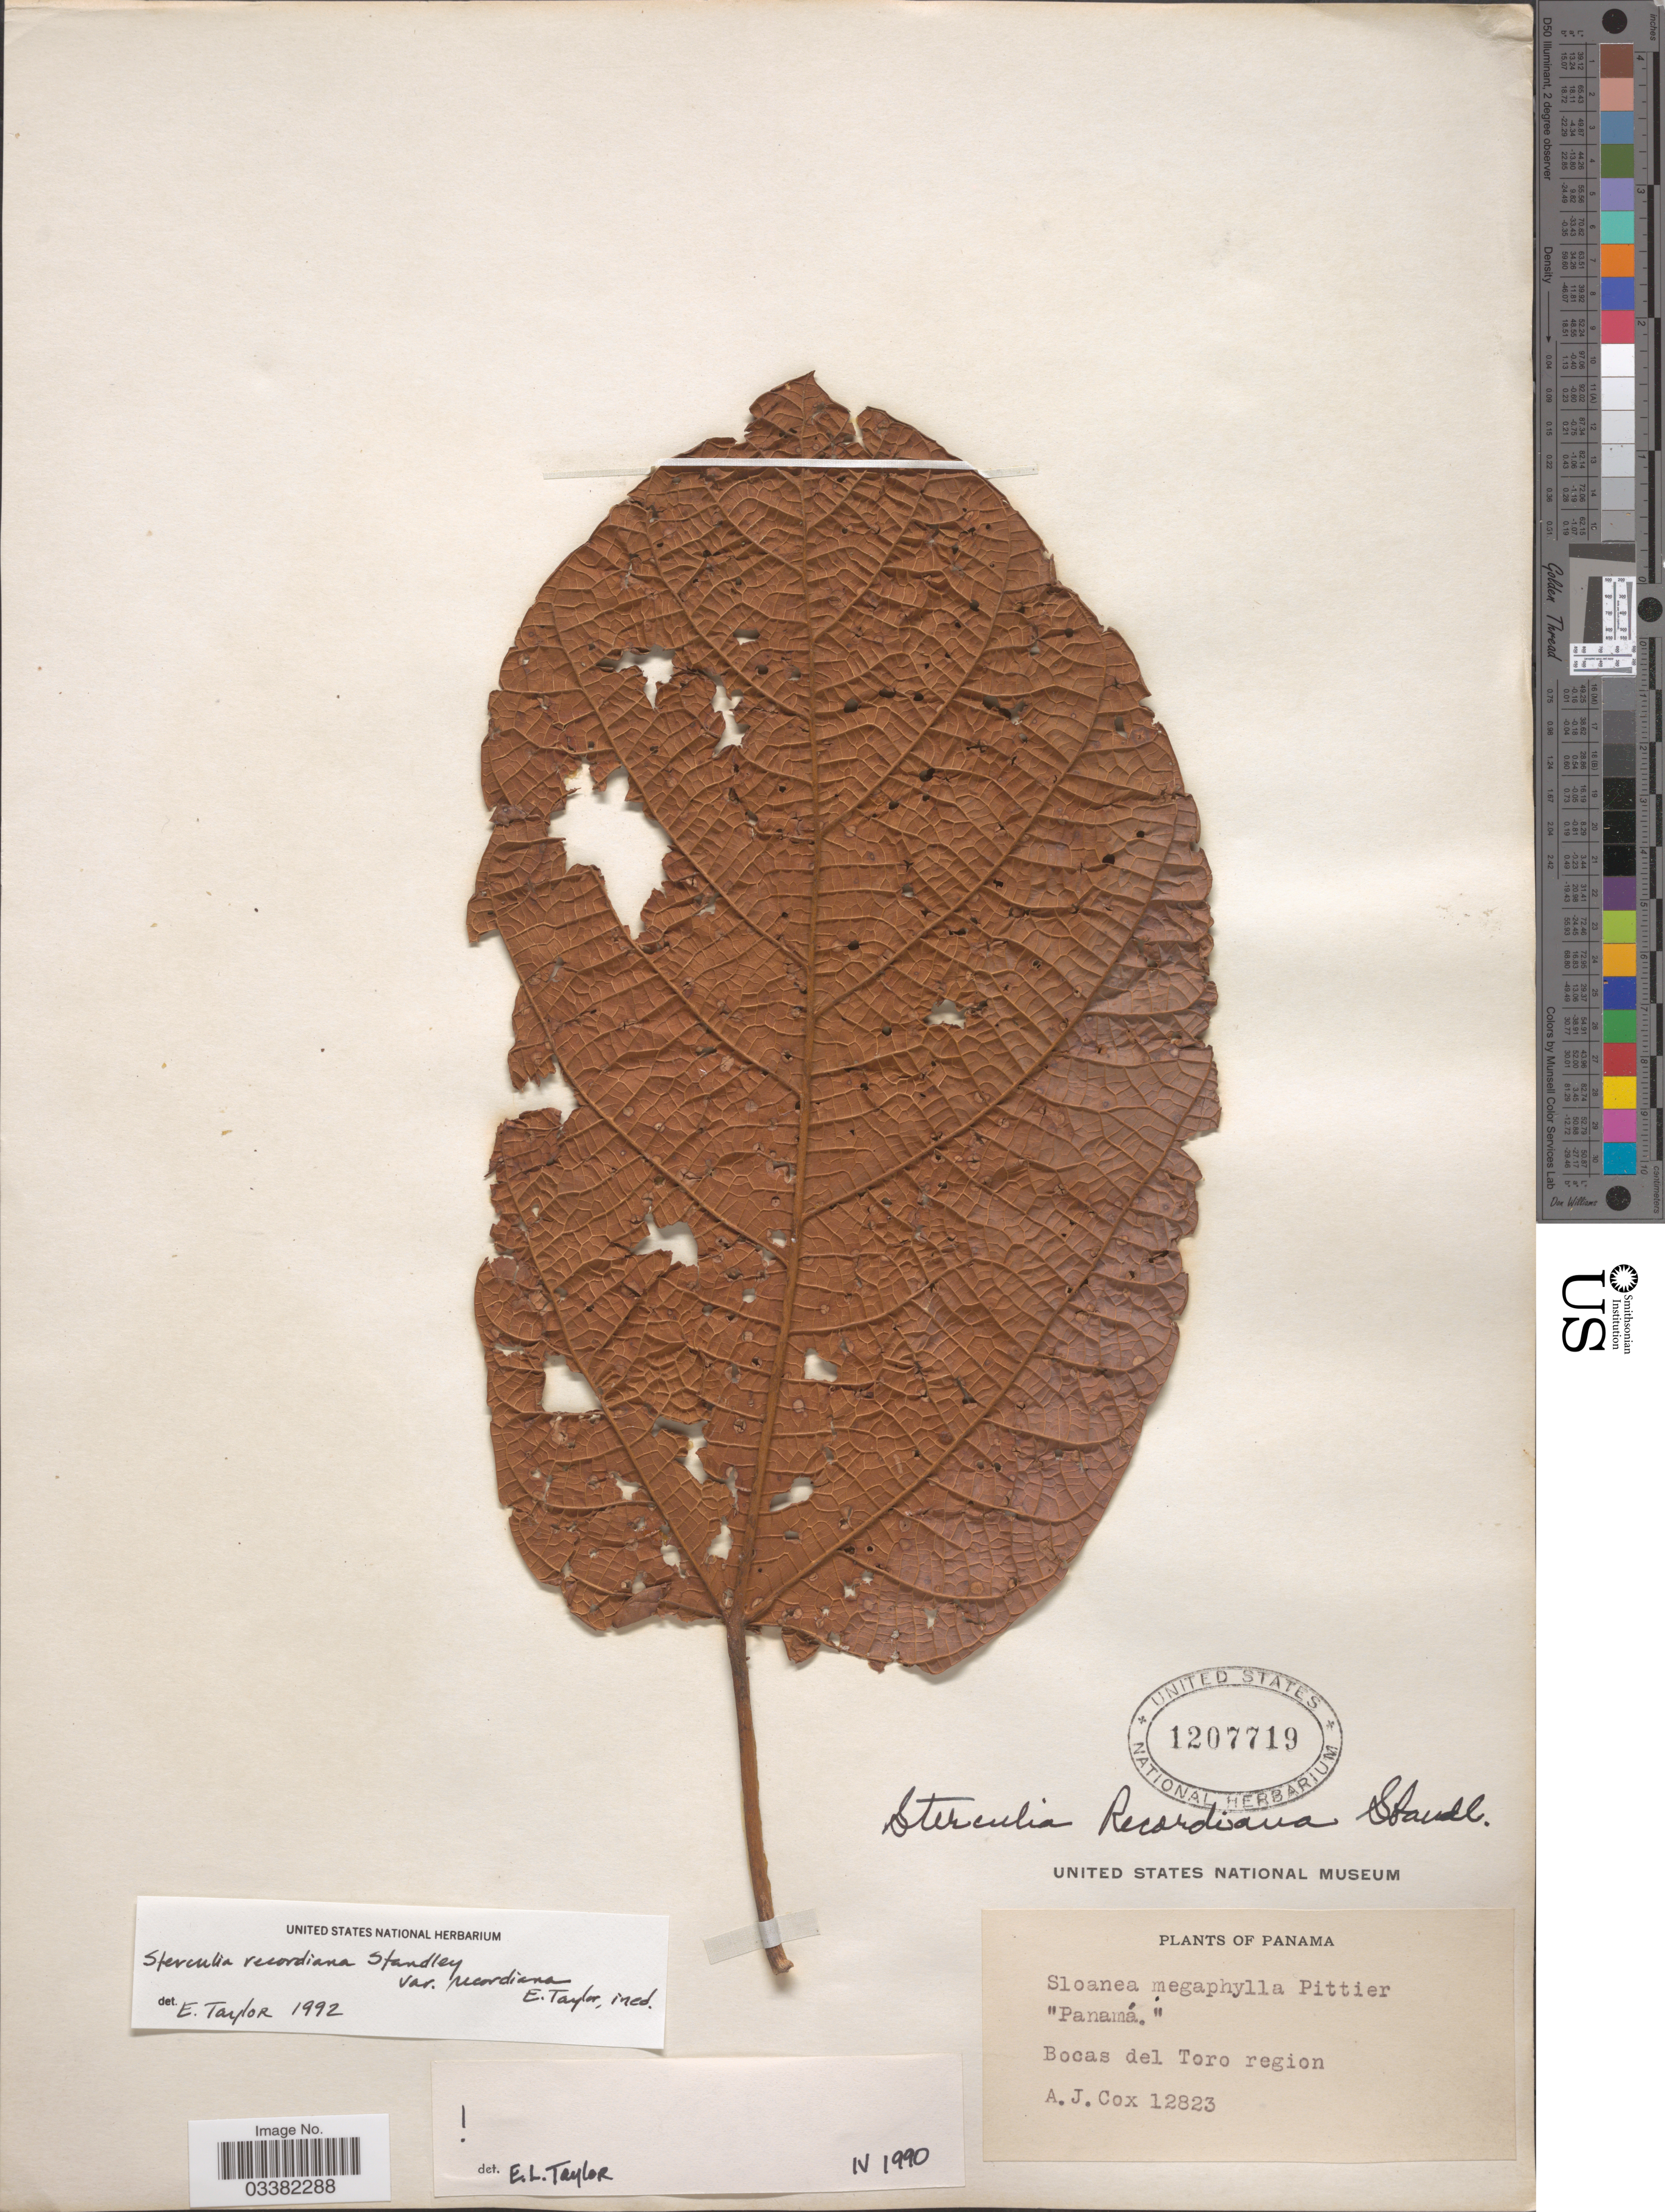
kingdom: Plantae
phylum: Tracheophyta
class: Magnoliopsida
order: Malvales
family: Malvaceae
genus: Sterculia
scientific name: Sterculia recordiana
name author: Standl.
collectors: A. Cox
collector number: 12823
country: Panama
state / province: Bocas del Toro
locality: Bocas del Toro region.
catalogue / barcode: US 1207719